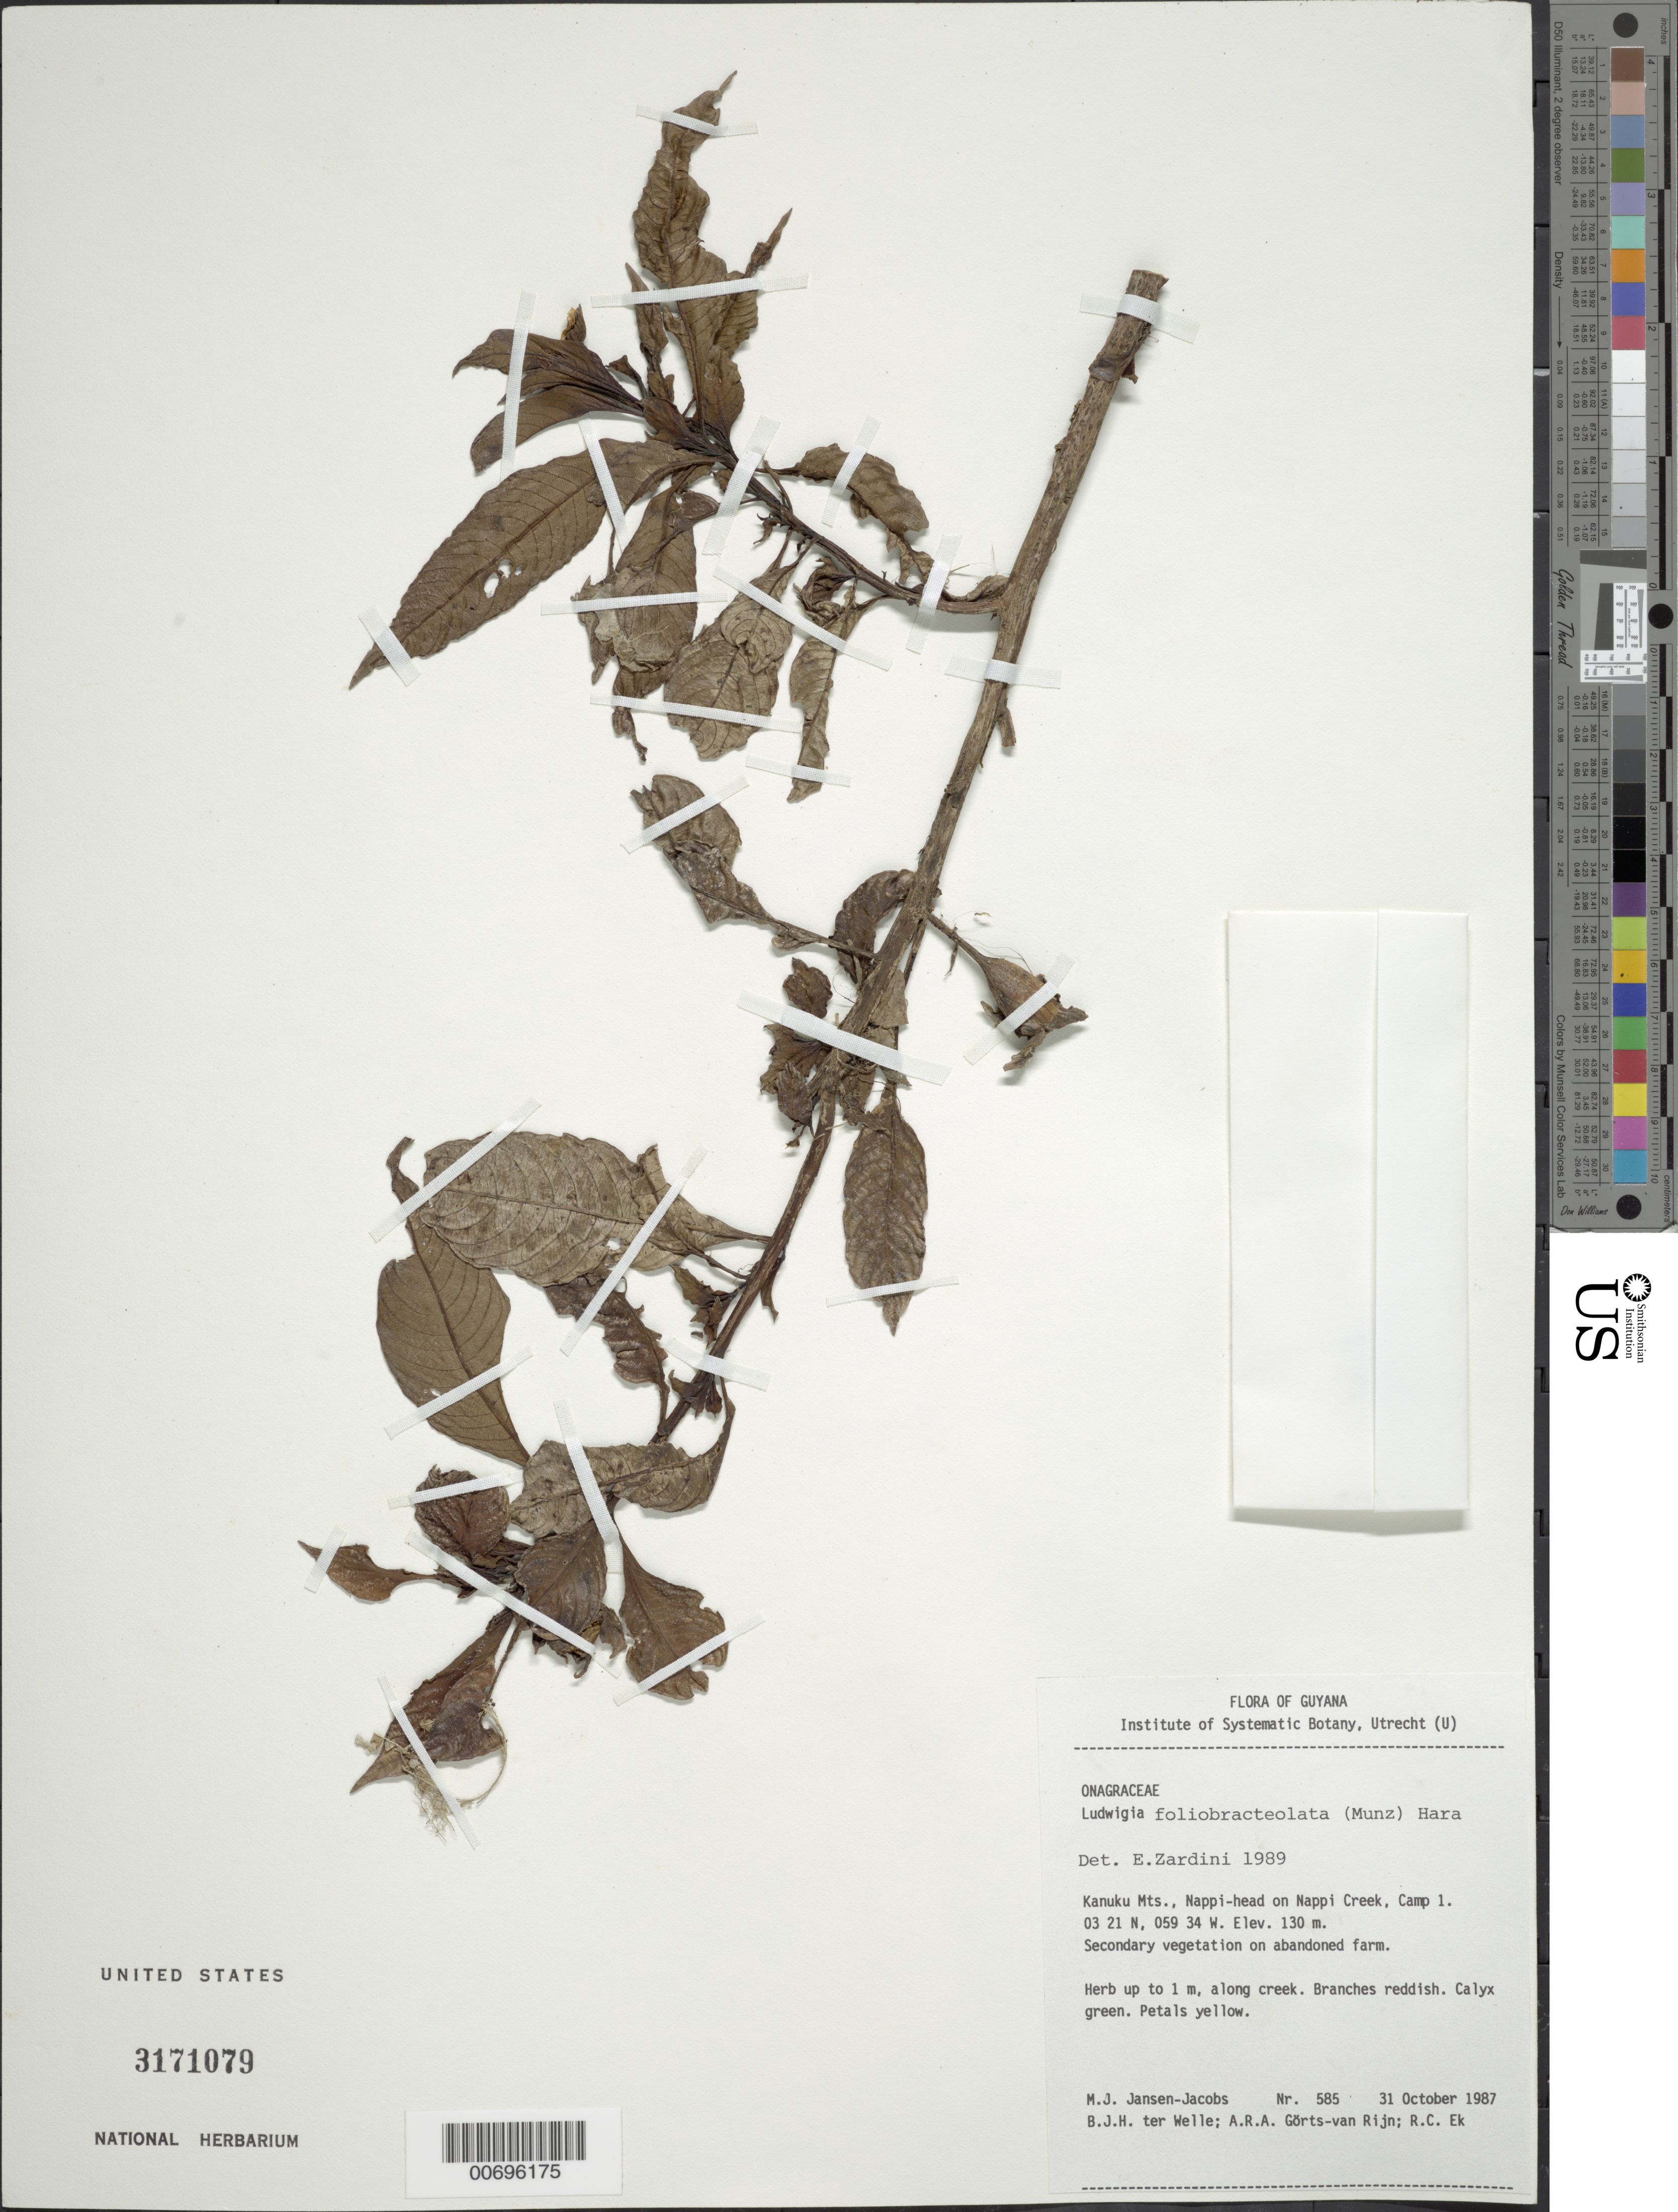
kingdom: Plantae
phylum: Tracheophyta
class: Magnoliopsida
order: Myrtales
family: Onagraceae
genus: Ludwigia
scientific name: Ludwigia foliobracteolata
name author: (Munz) H. Hara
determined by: Zardini, E. M.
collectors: M. J. Jansen-Jacobs, B. Welle, A. .R. A. Görts-van Rijn & R. C. Ek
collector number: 585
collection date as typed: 31-Oct-87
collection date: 1987-10-31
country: Guyana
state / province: U. Takutu-U. Essequibo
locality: Kanuku Mts., Nappi-head on Nappi Creek, camp 1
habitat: Secondary vegetation on abandoned farm along creek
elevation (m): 130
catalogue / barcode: US 3171079